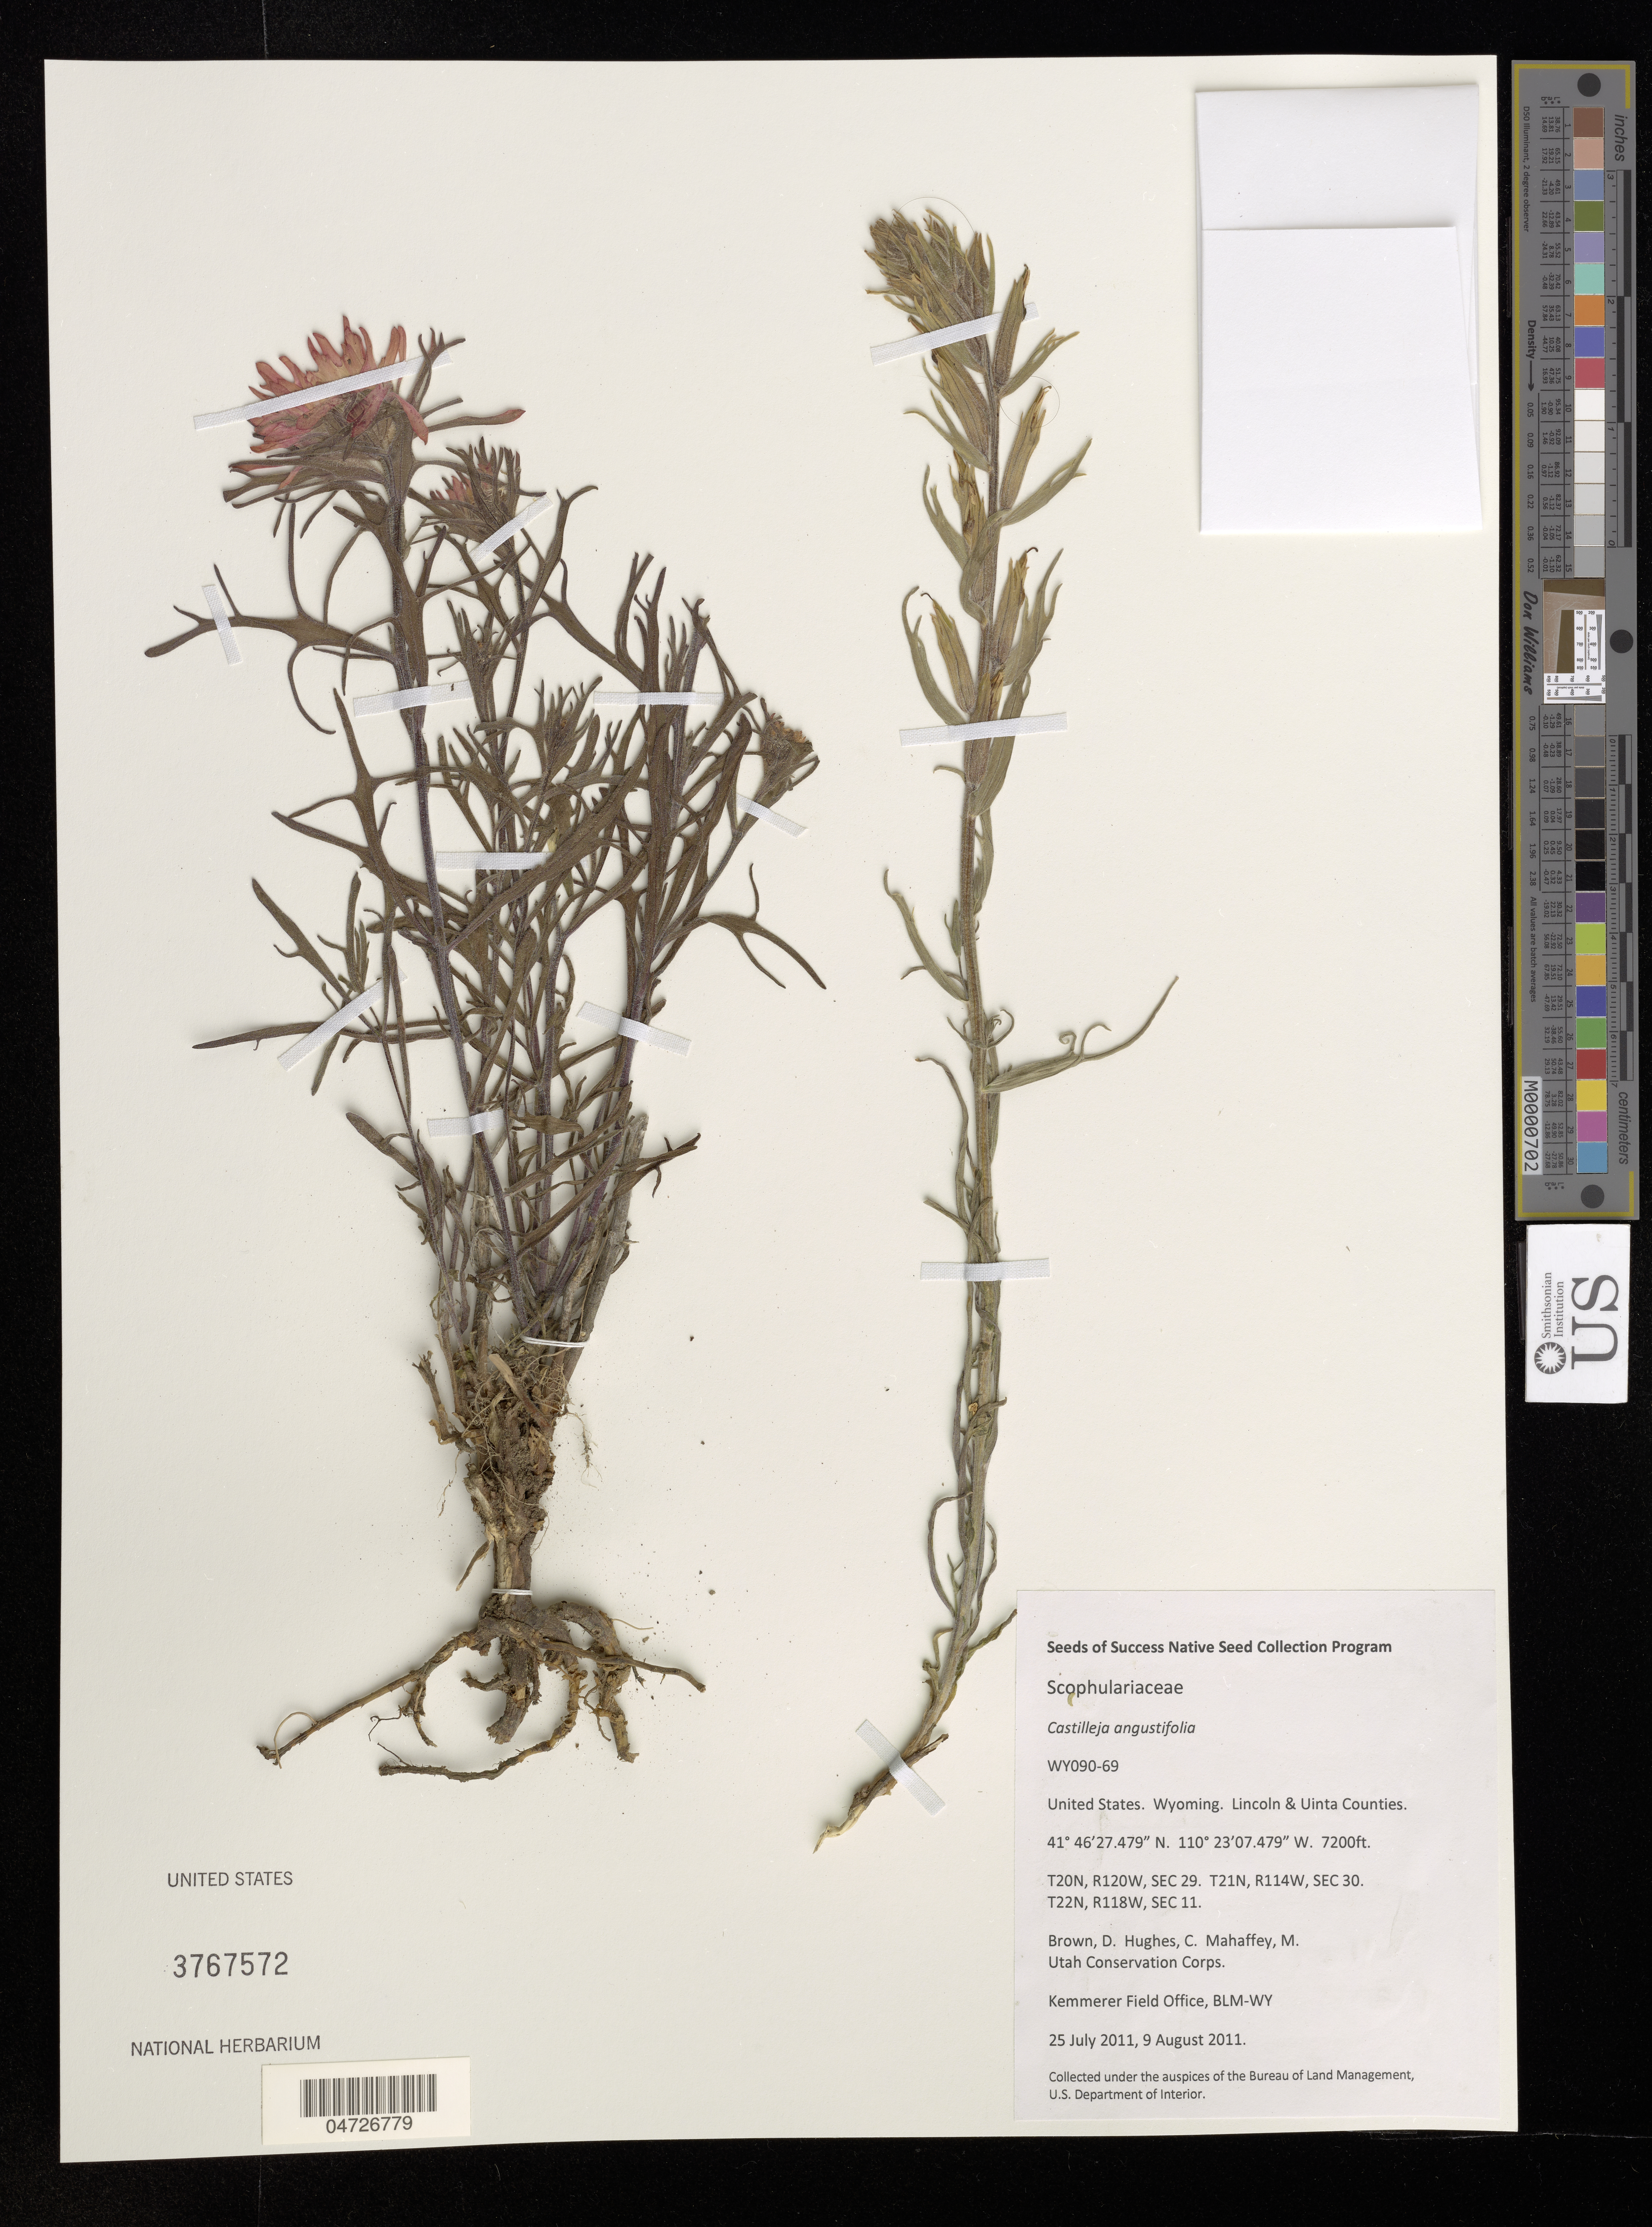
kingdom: Plantae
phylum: Tracheophyta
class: Magnoliopsida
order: Lamiales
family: Orobanchaceae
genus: Castilleja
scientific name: Castilleja angustifolia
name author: (Nutt.) G. Don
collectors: D. Brown, C. Hughes & M. Mahaffey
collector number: WY090-69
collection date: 2011-07-25/2011-08-09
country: United States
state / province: Wyoming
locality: Lincoln & Uinta Counties.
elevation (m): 2195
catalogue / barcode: US 3767572